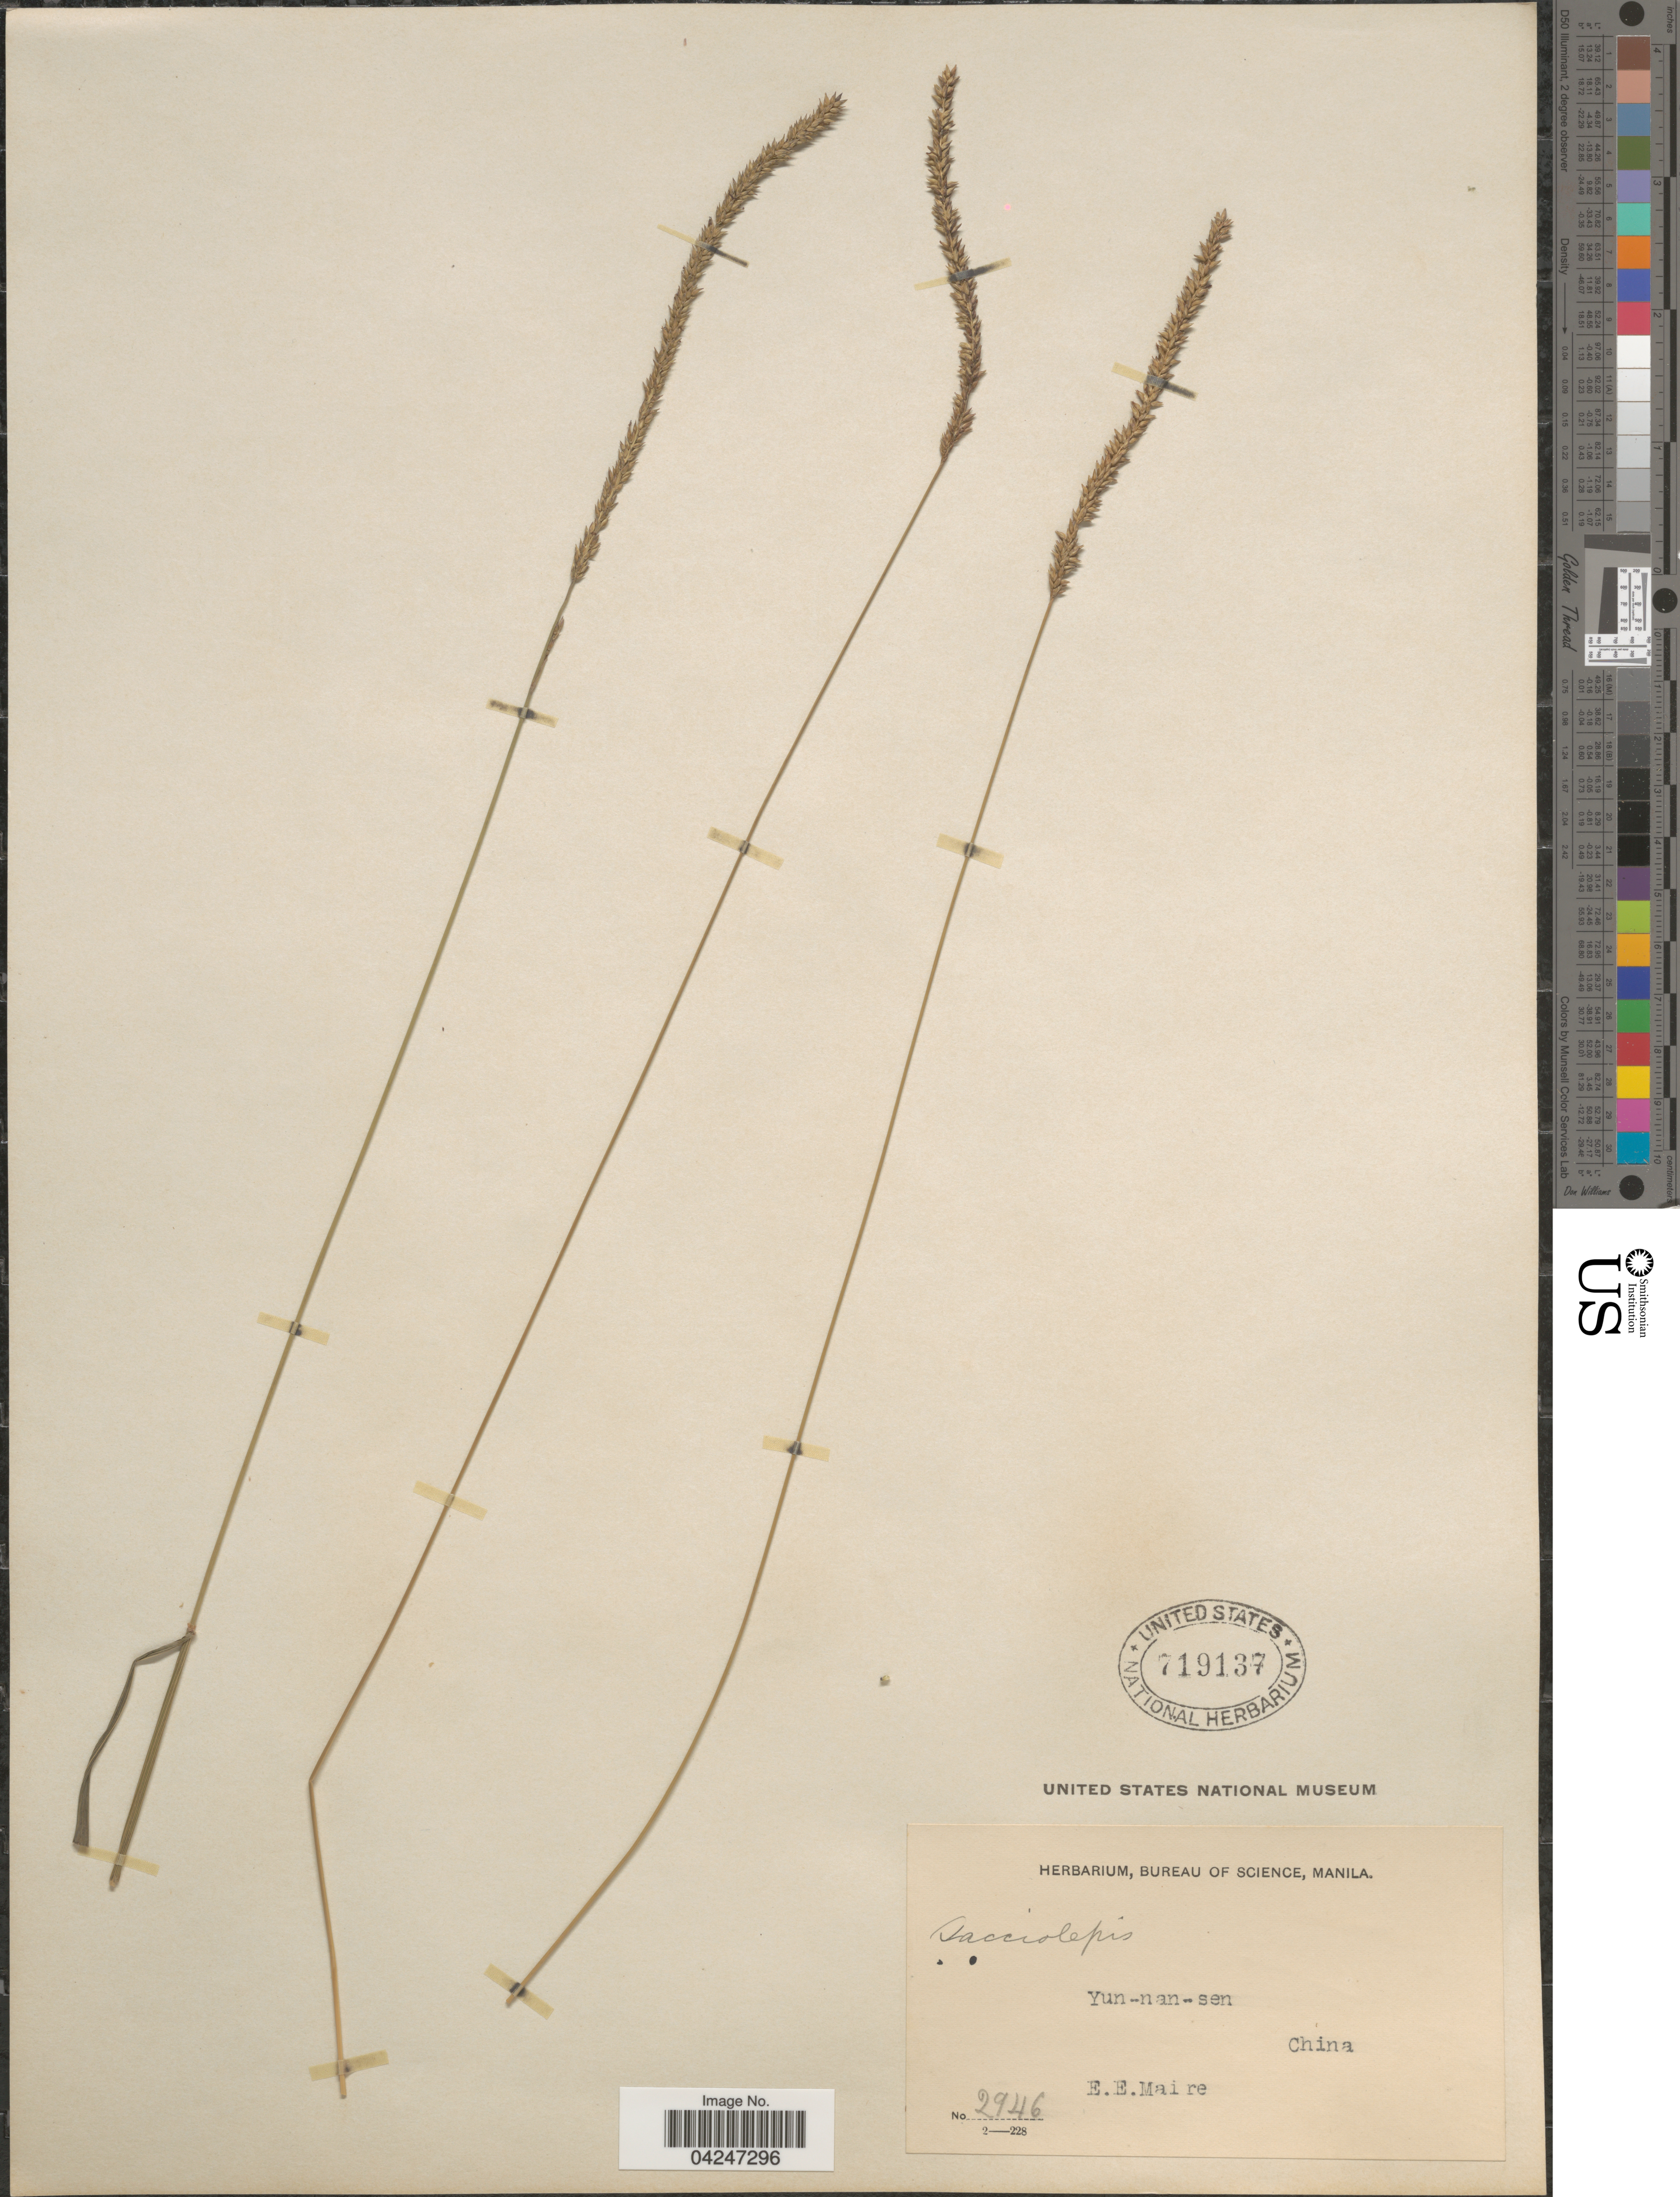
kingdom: Plantae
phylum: Tracheophyta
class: Liliopsida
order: Poales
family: Poaceae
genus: Sacciolepis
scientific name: Sacciolepis indica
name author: (L.) Chase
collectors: E. E. Maire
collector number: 2946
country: China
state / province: Yunnan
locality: Yun-nan-sen.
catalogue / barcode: US 719137